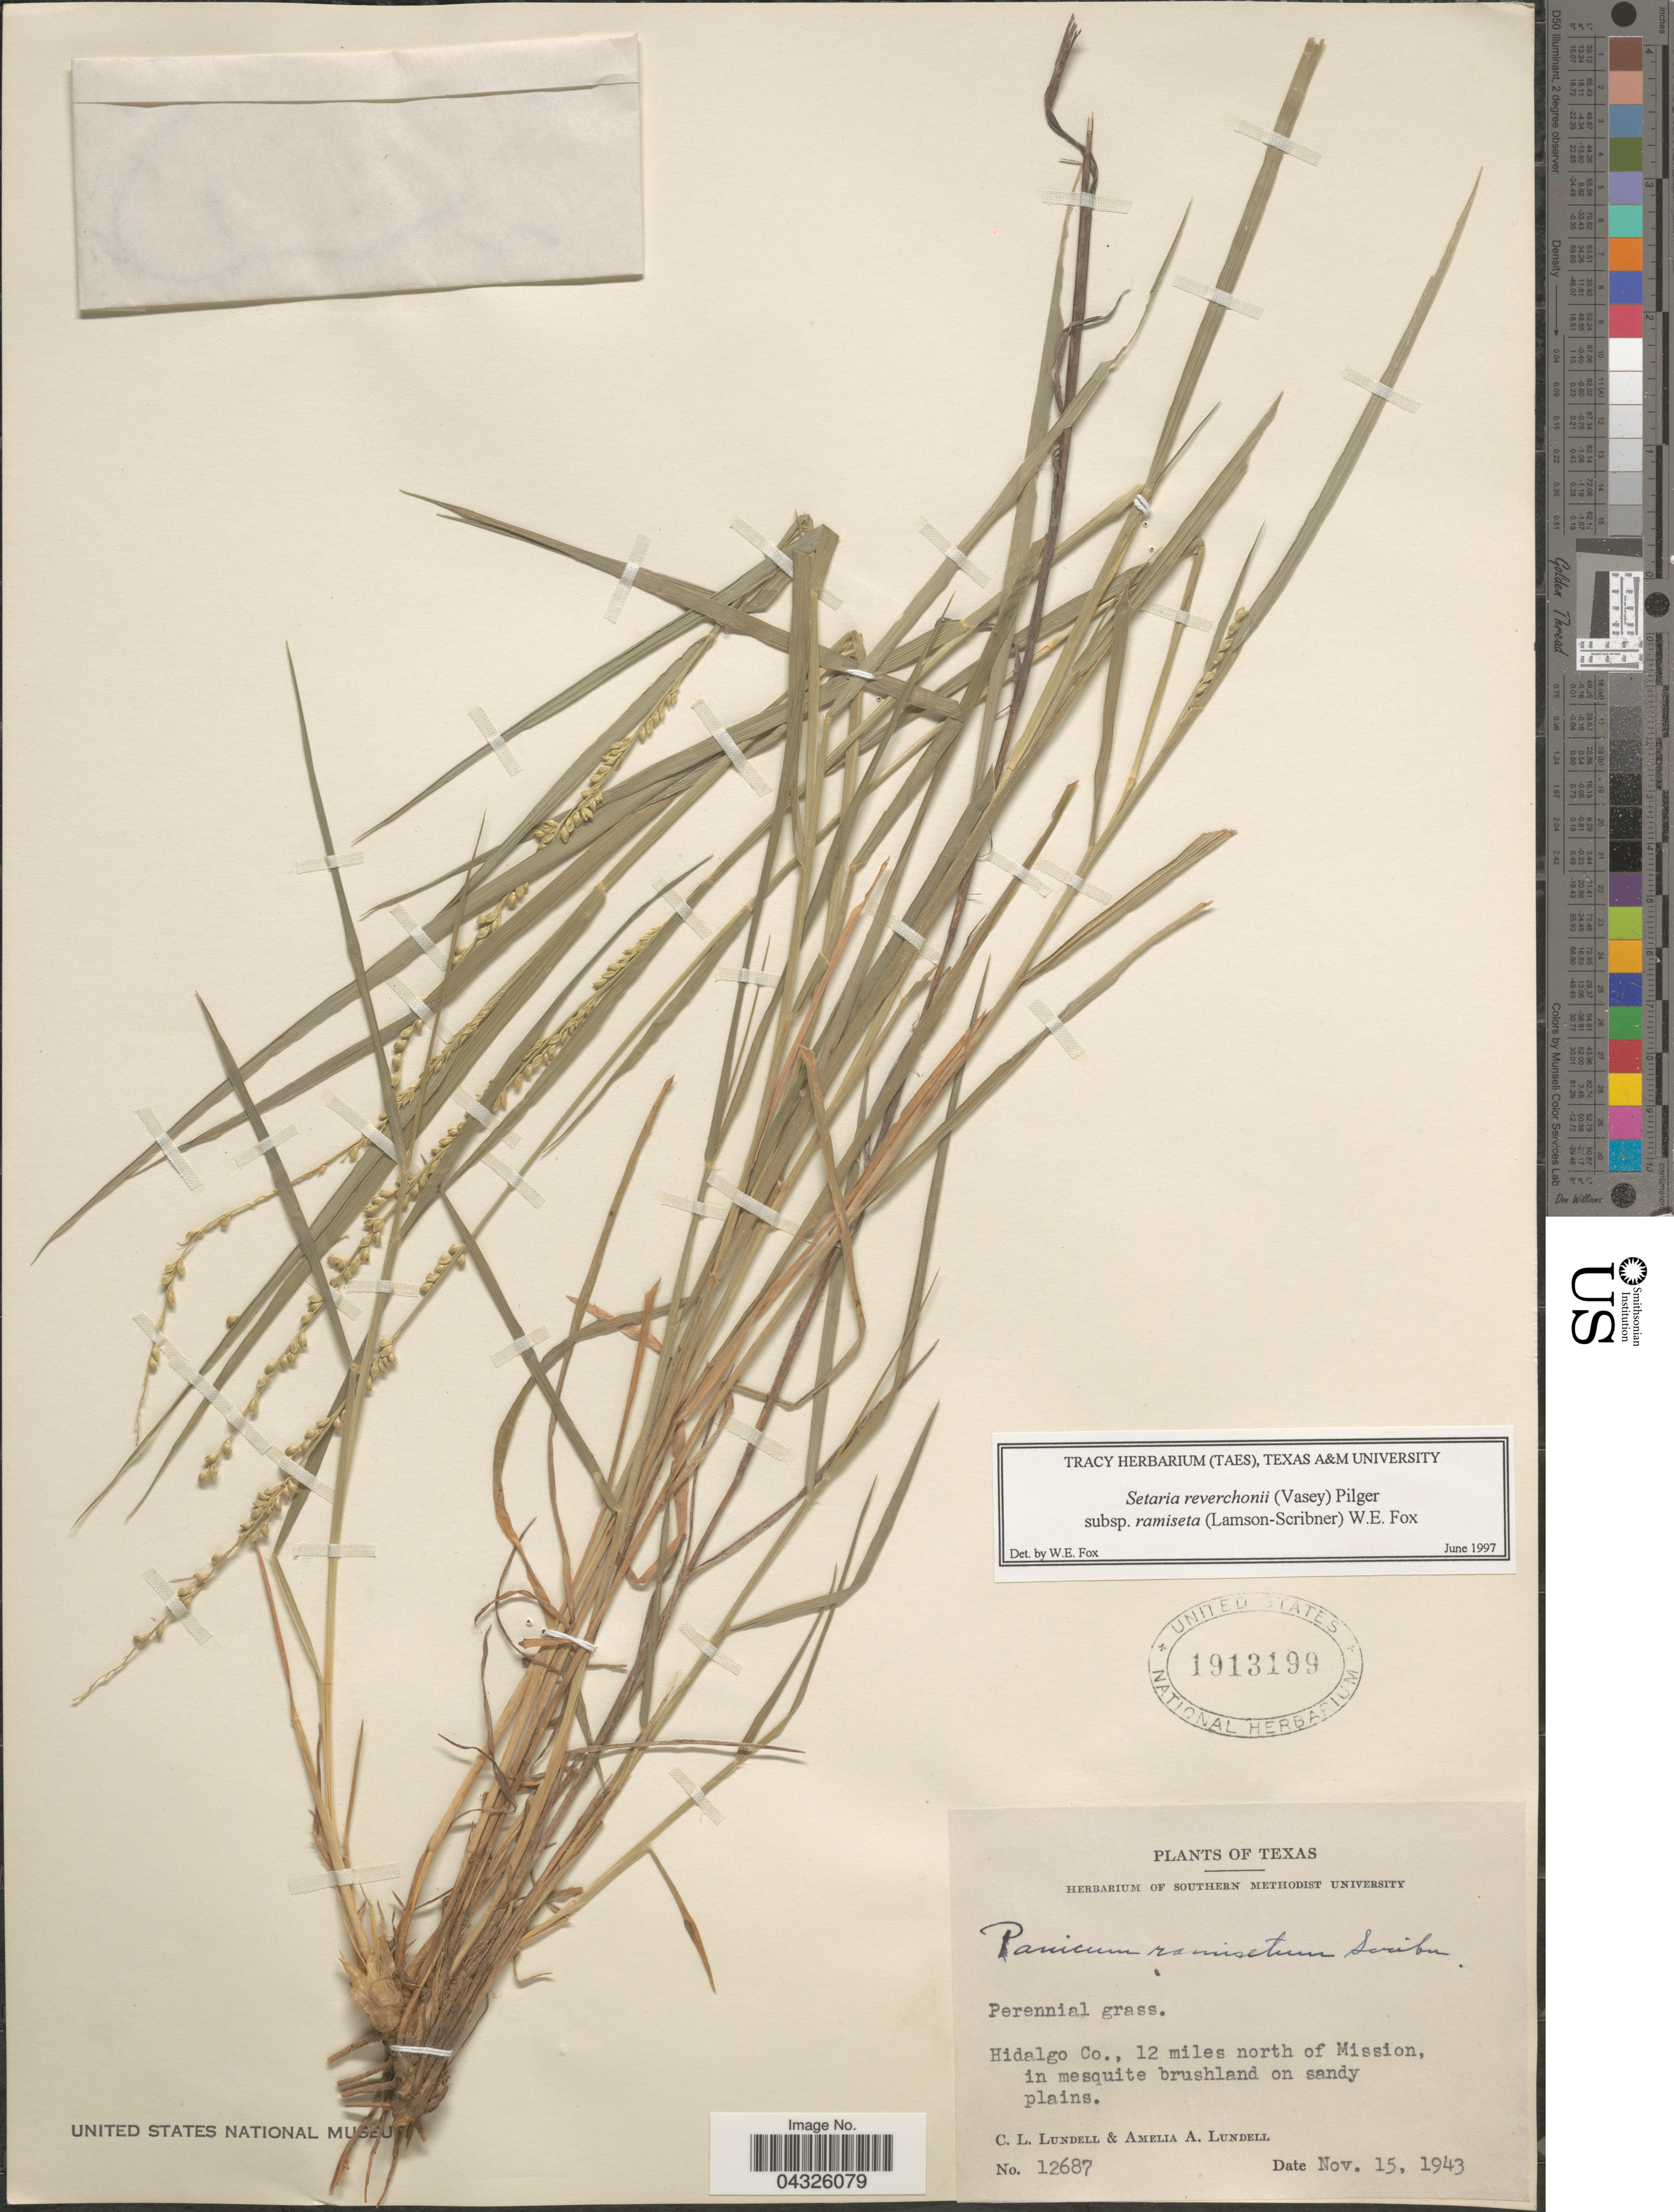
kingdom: Plantae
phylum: Tracheophyta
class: Liliopsida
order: Poales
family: Poaceae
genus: Setaria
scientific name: Setaria reverchonii subsp. ramiseta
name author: (Scribn.) W.E. Fox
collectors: C. L. Lundell & A. A. Lundell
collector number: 12687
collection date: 1943-11-15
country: United States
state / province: Texas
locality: Hidalgo Co., 12 miles north of Mission, in mesquite brushland on sandy plains.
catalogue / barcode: US 1913199